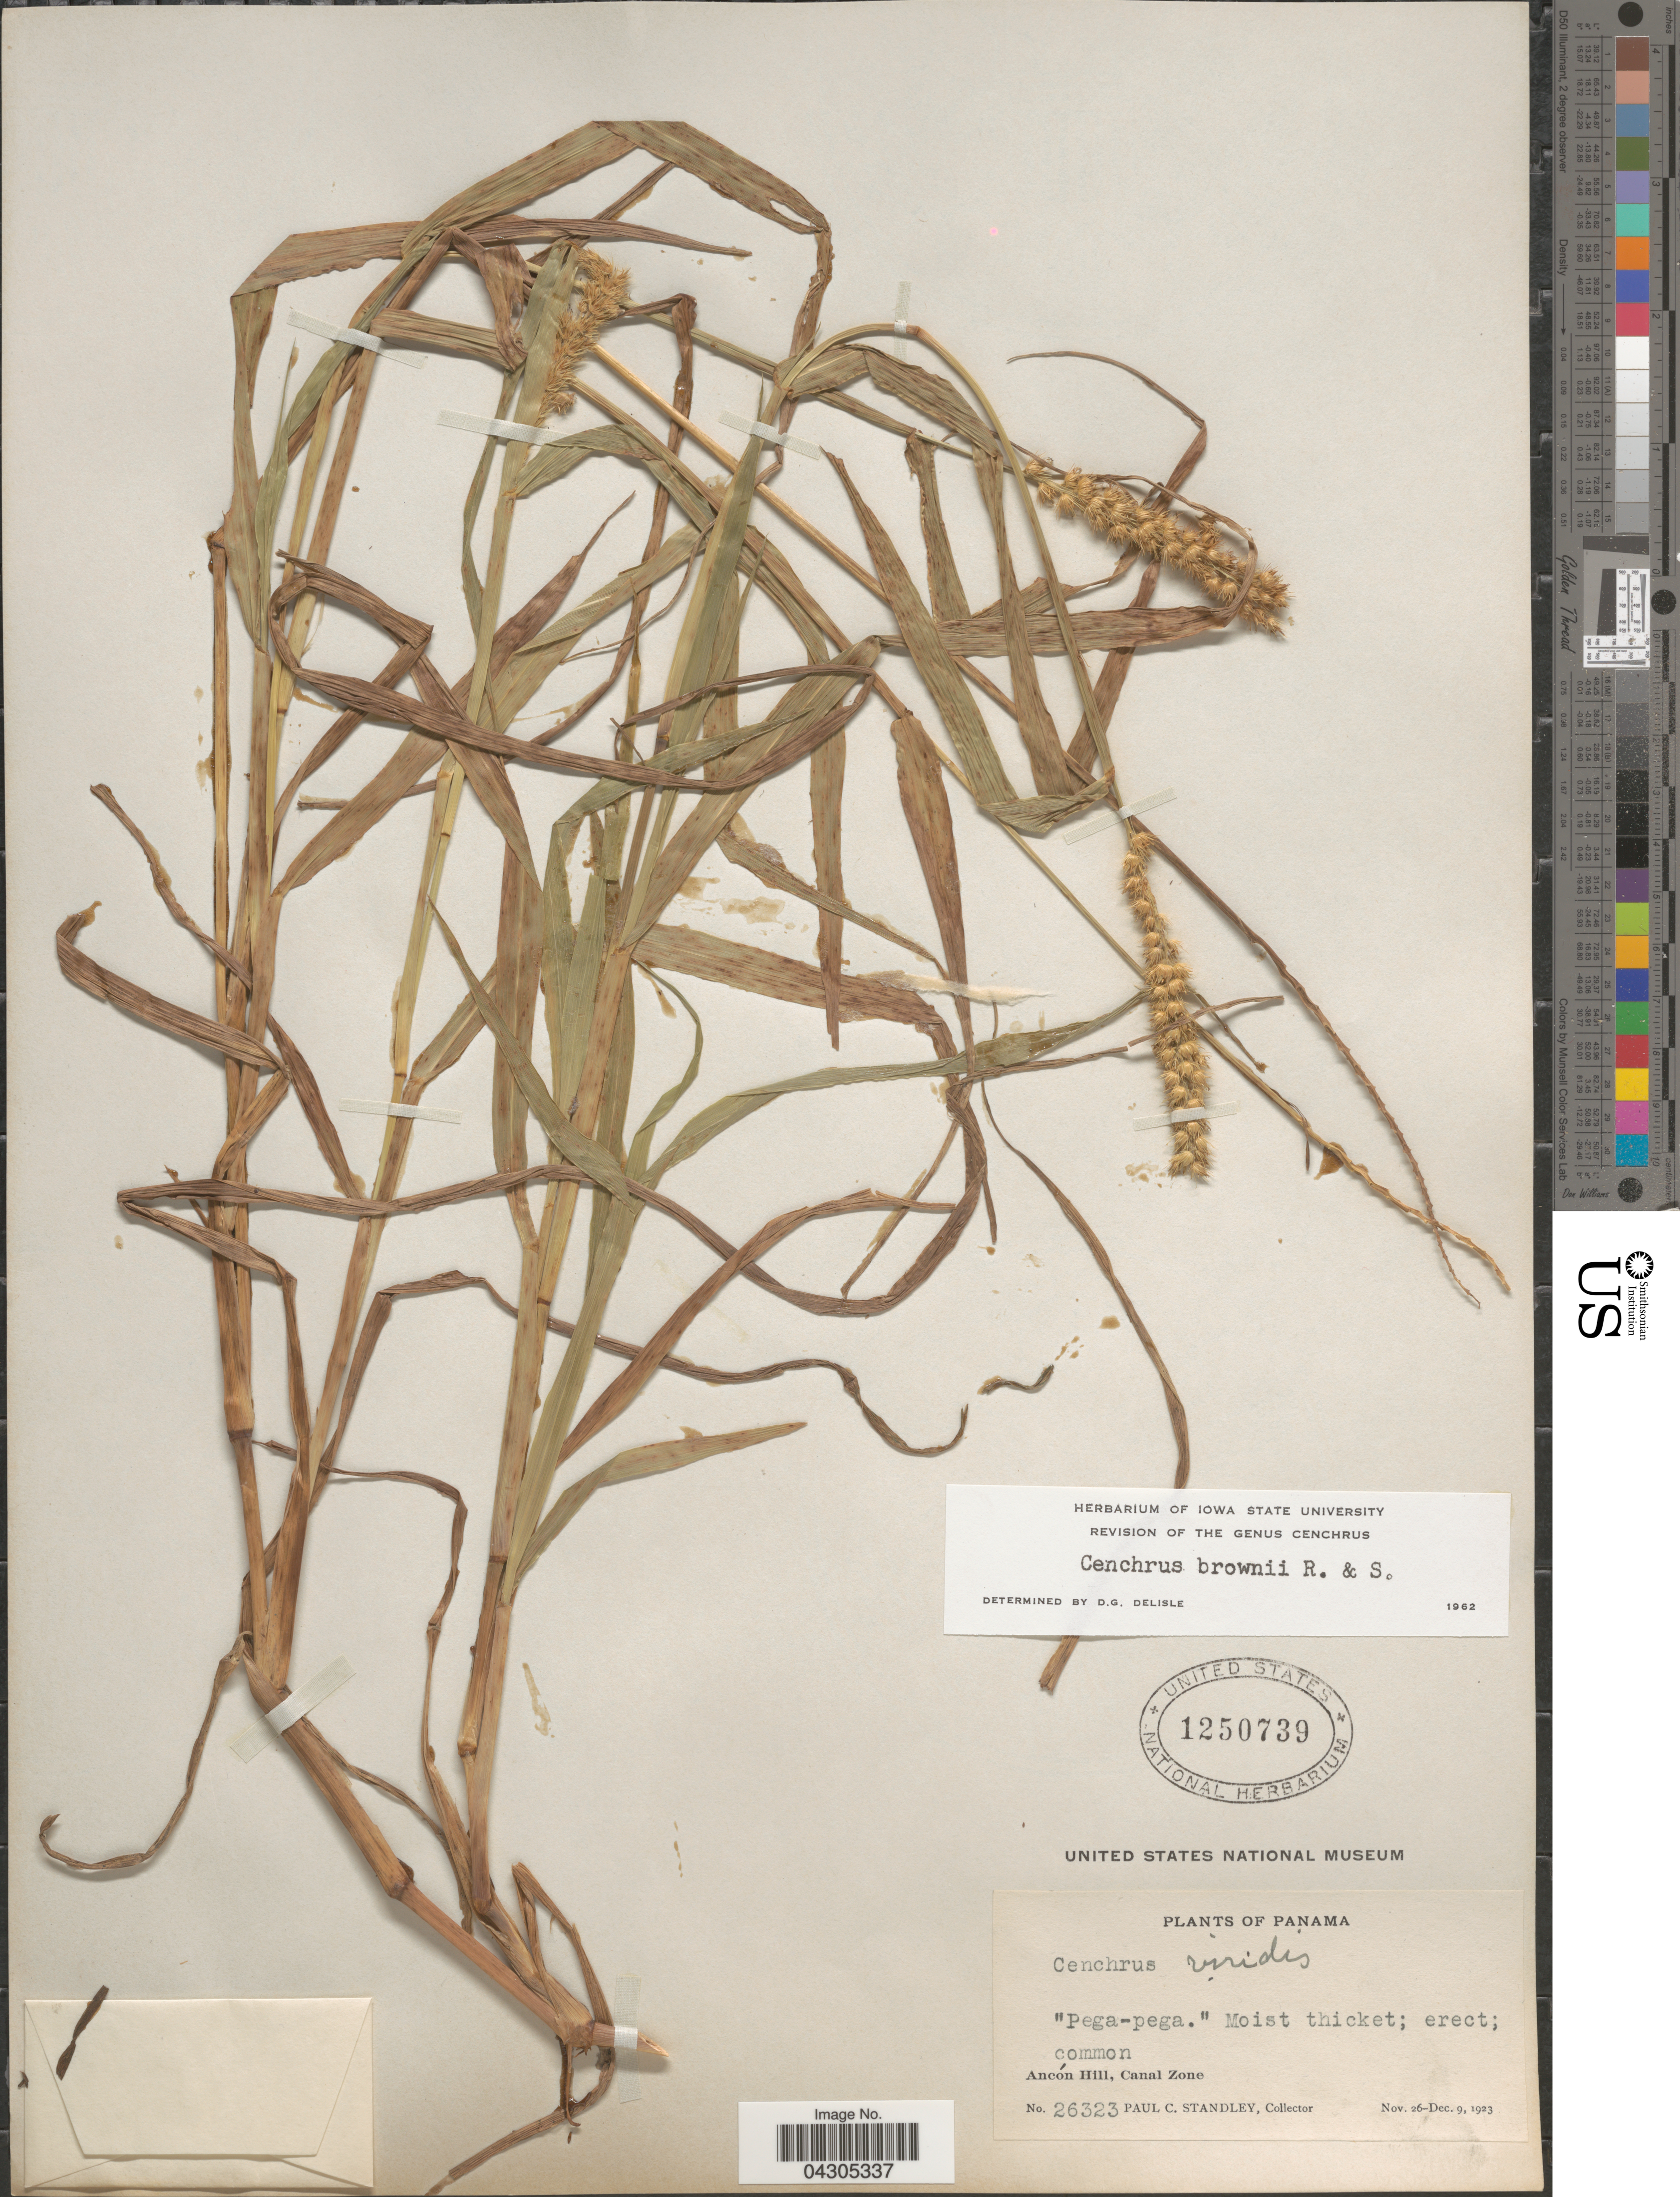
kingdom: Plantae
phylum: Tracheophyta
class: Liliopsida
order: Poales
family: Poaceae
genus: Cenchrus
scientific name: Cenchrus brownii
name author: Roem. & Schult.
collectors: P. C. Standley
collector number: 26323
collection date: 1923-11-26/1923-12-09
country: Panama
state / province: Colón / Panamá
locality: Ancón Hill, Canal Zone.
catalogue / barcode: US 1250739